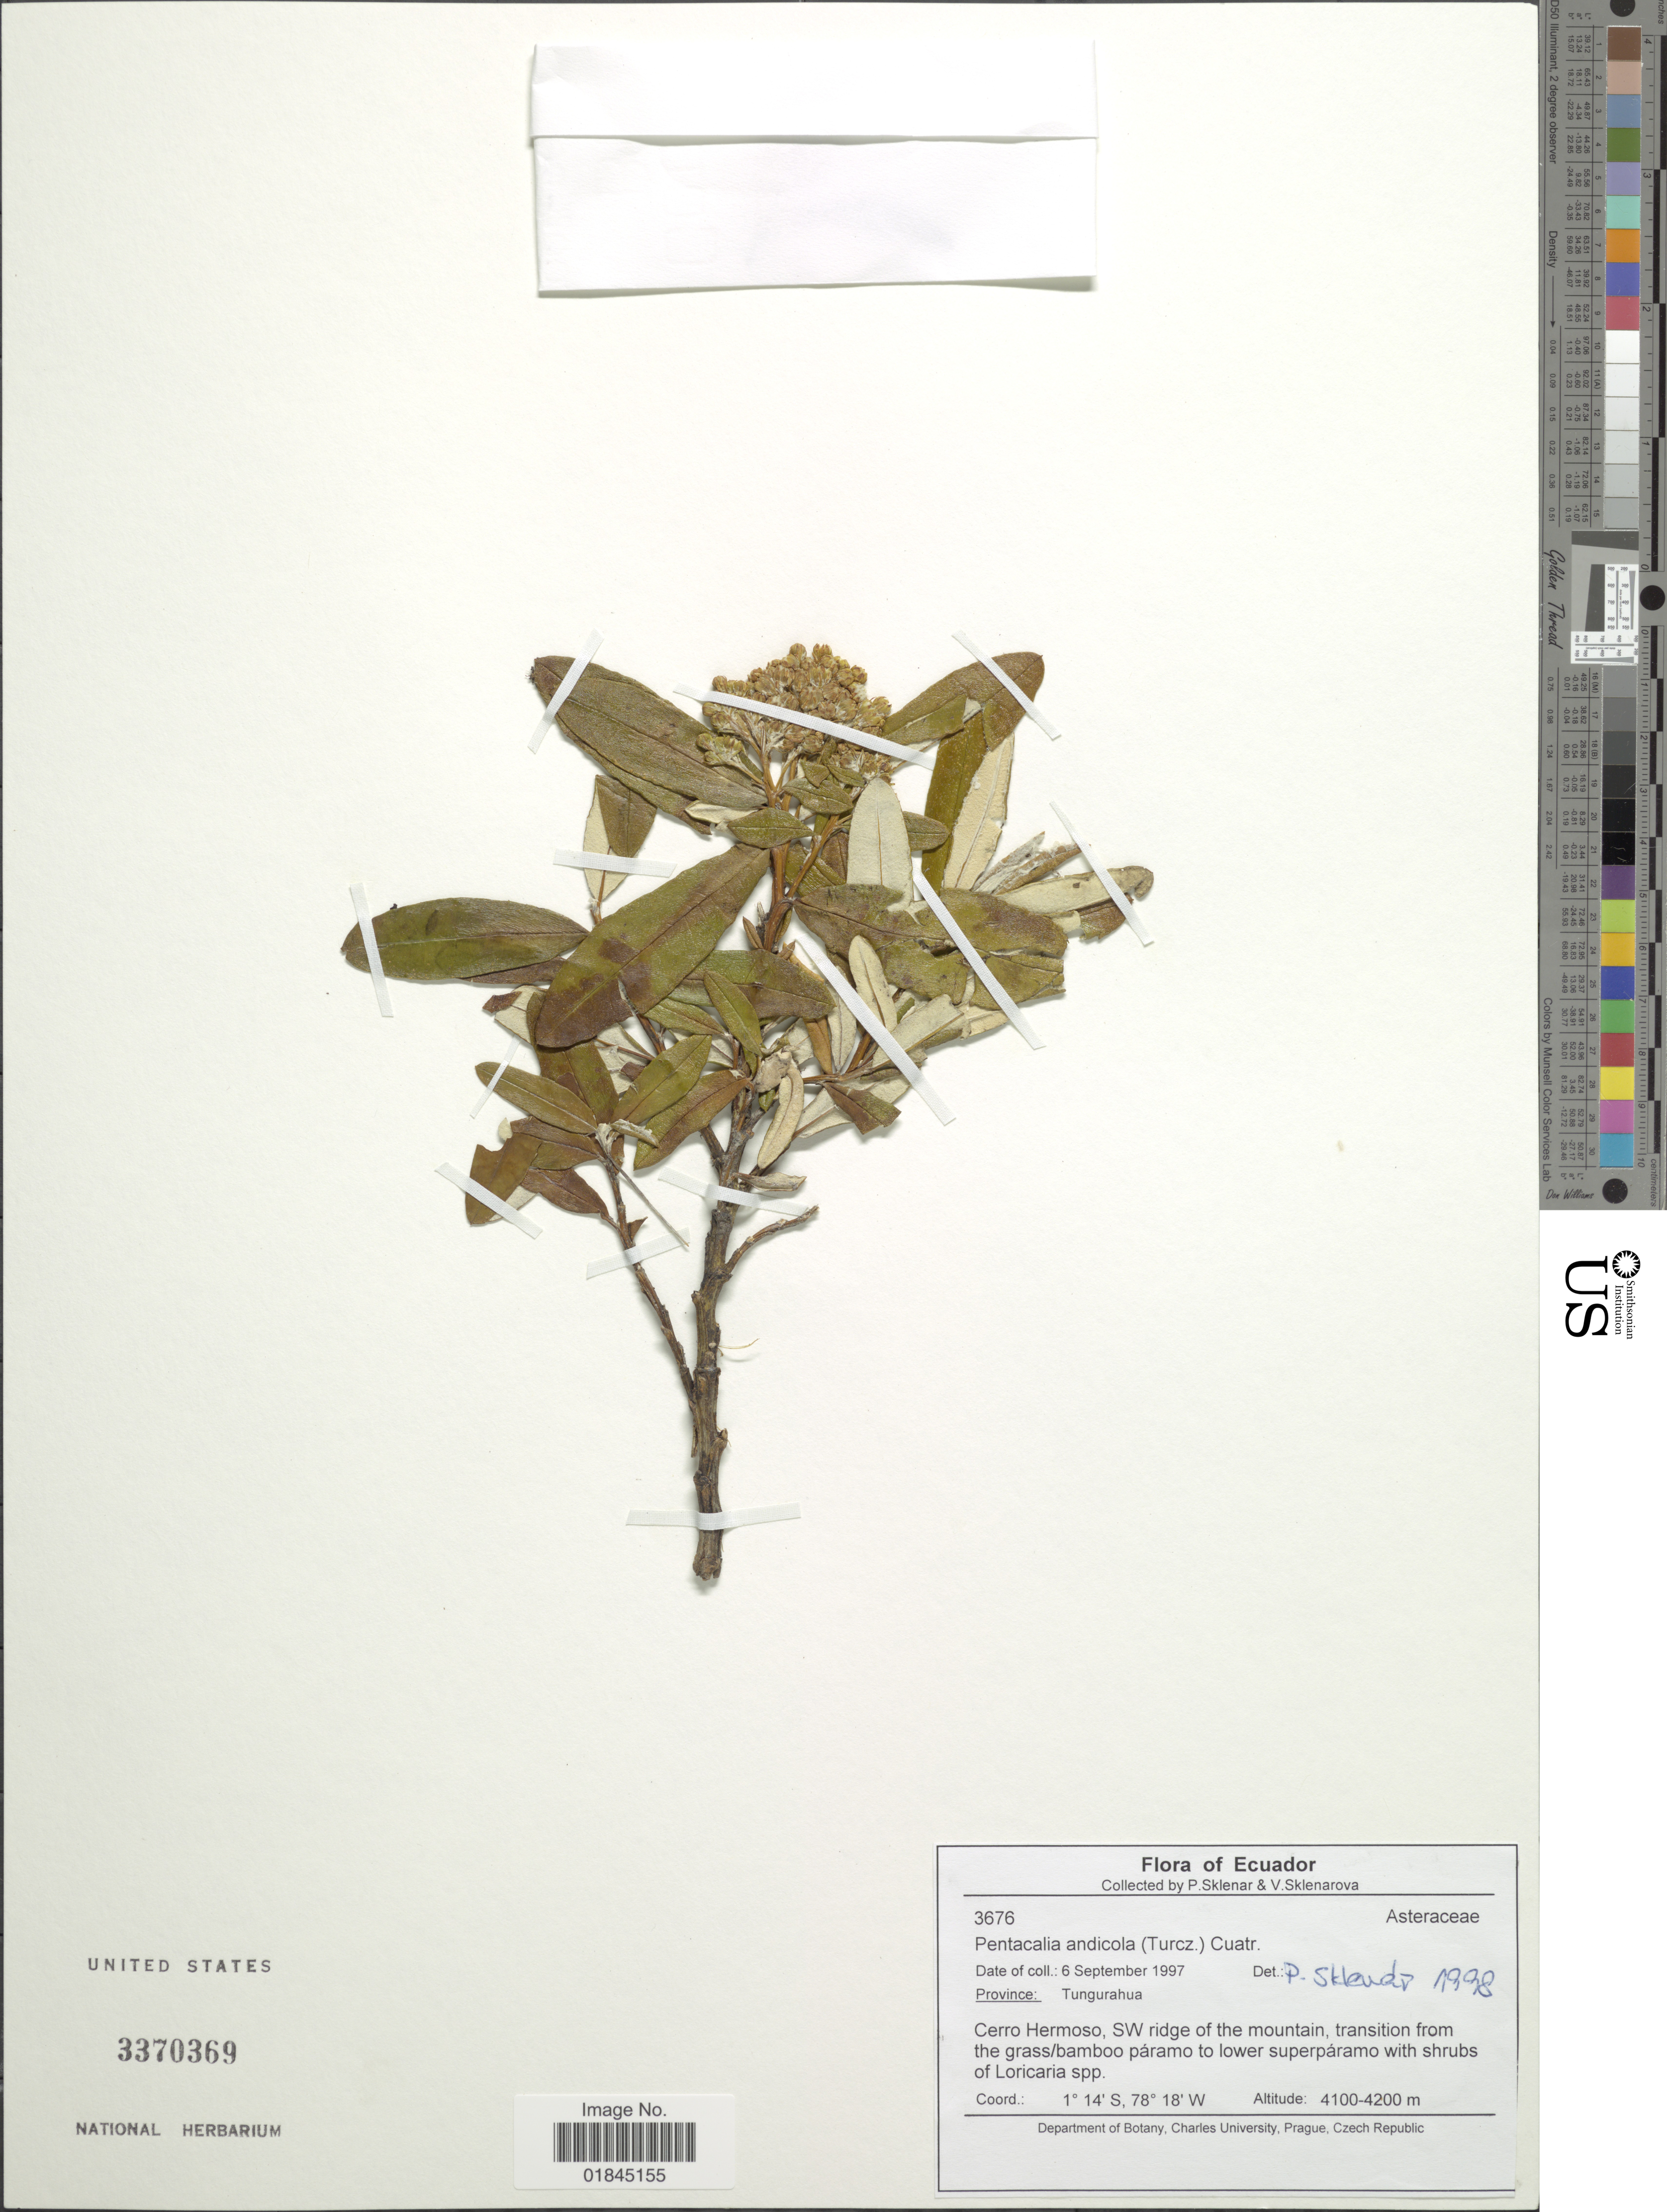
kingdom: Plantae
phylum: Tracheophyta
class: Magnoliopsida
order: Asterales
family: Asteraceae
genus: Pentacalia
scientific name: Pentacalia andicola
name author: (Turcz.) Cuatrec.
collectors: P. Sklenár & V. Sklenárová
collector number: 3676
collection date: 1997-09-06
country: Ecuador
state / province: Tungurahua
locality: Province: Tungurahua. Cerro Hermoso, SW ridge of the mountain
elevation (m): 4100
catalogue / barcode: US 3370369